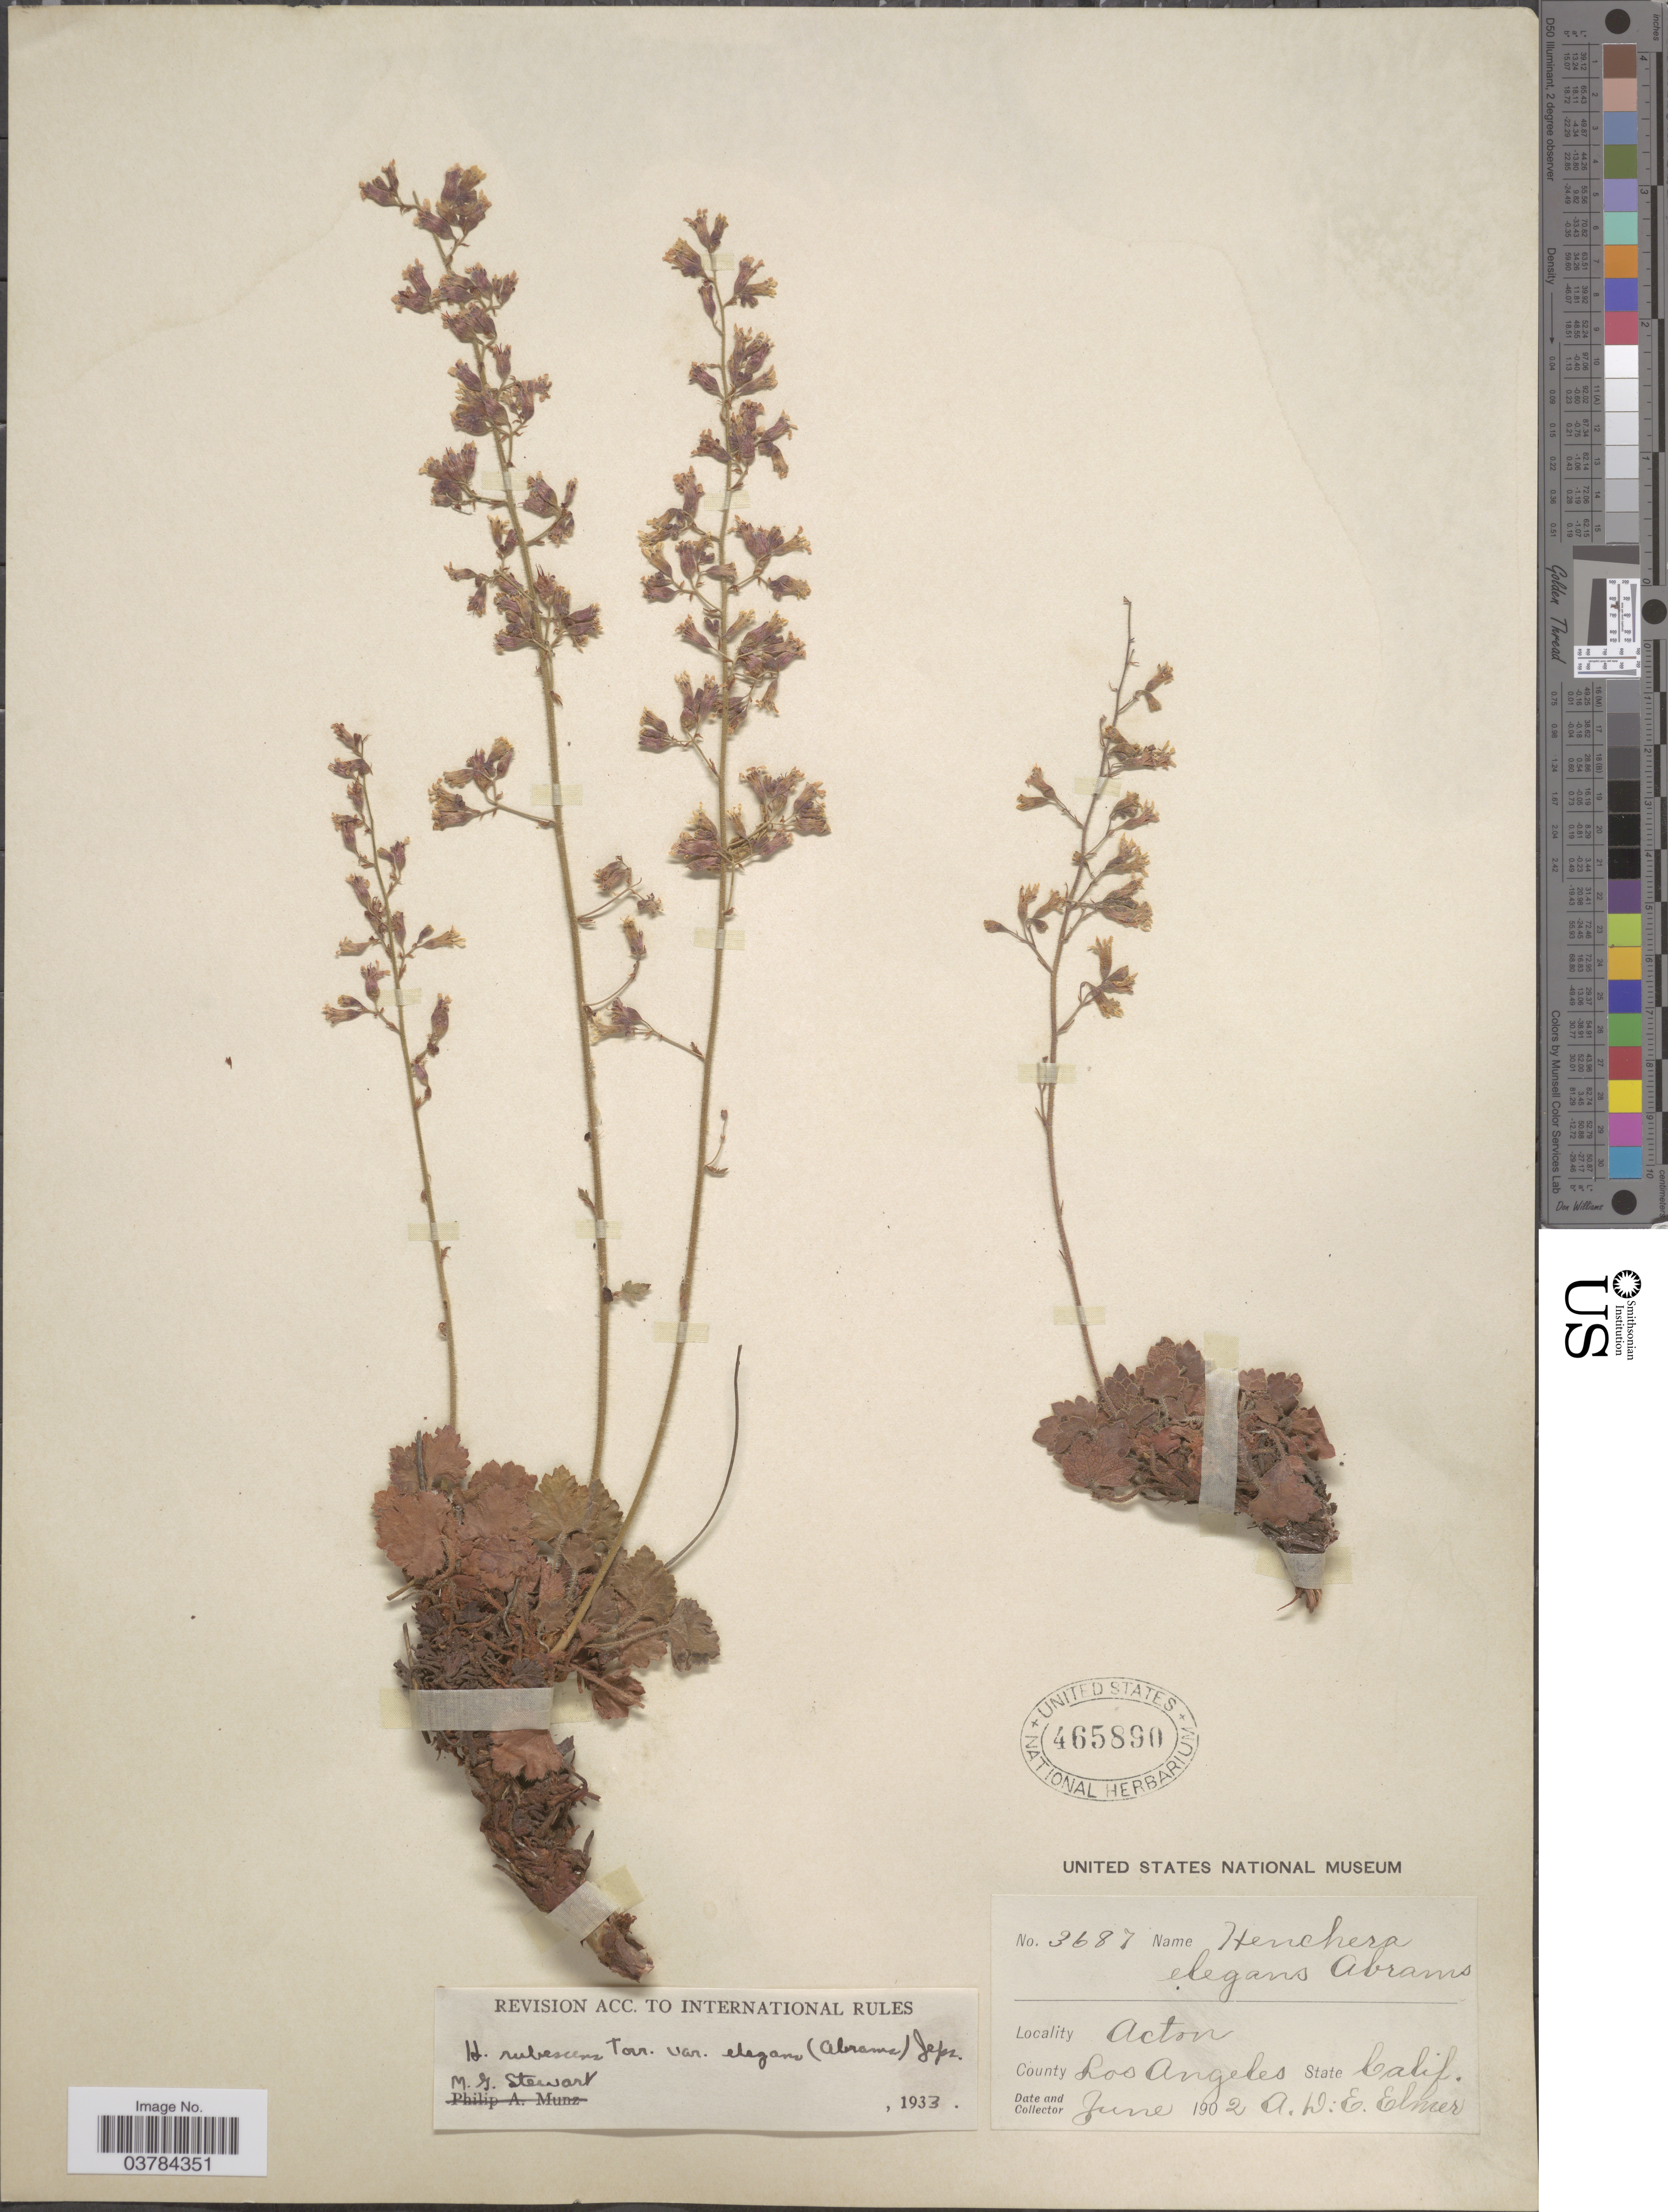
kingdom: Plantae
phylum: Tracheophyta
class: Magnoliopsida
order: Saxifragales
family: Saxifragaceae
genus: Heuchera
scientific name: Heuchera elegans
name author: Abrams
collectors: A. D. E. Elmer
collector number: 3687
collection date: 1902-06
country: United States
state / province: California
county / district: Los Angeles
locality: Acton. County Los Angeles.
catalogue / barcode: US 465890